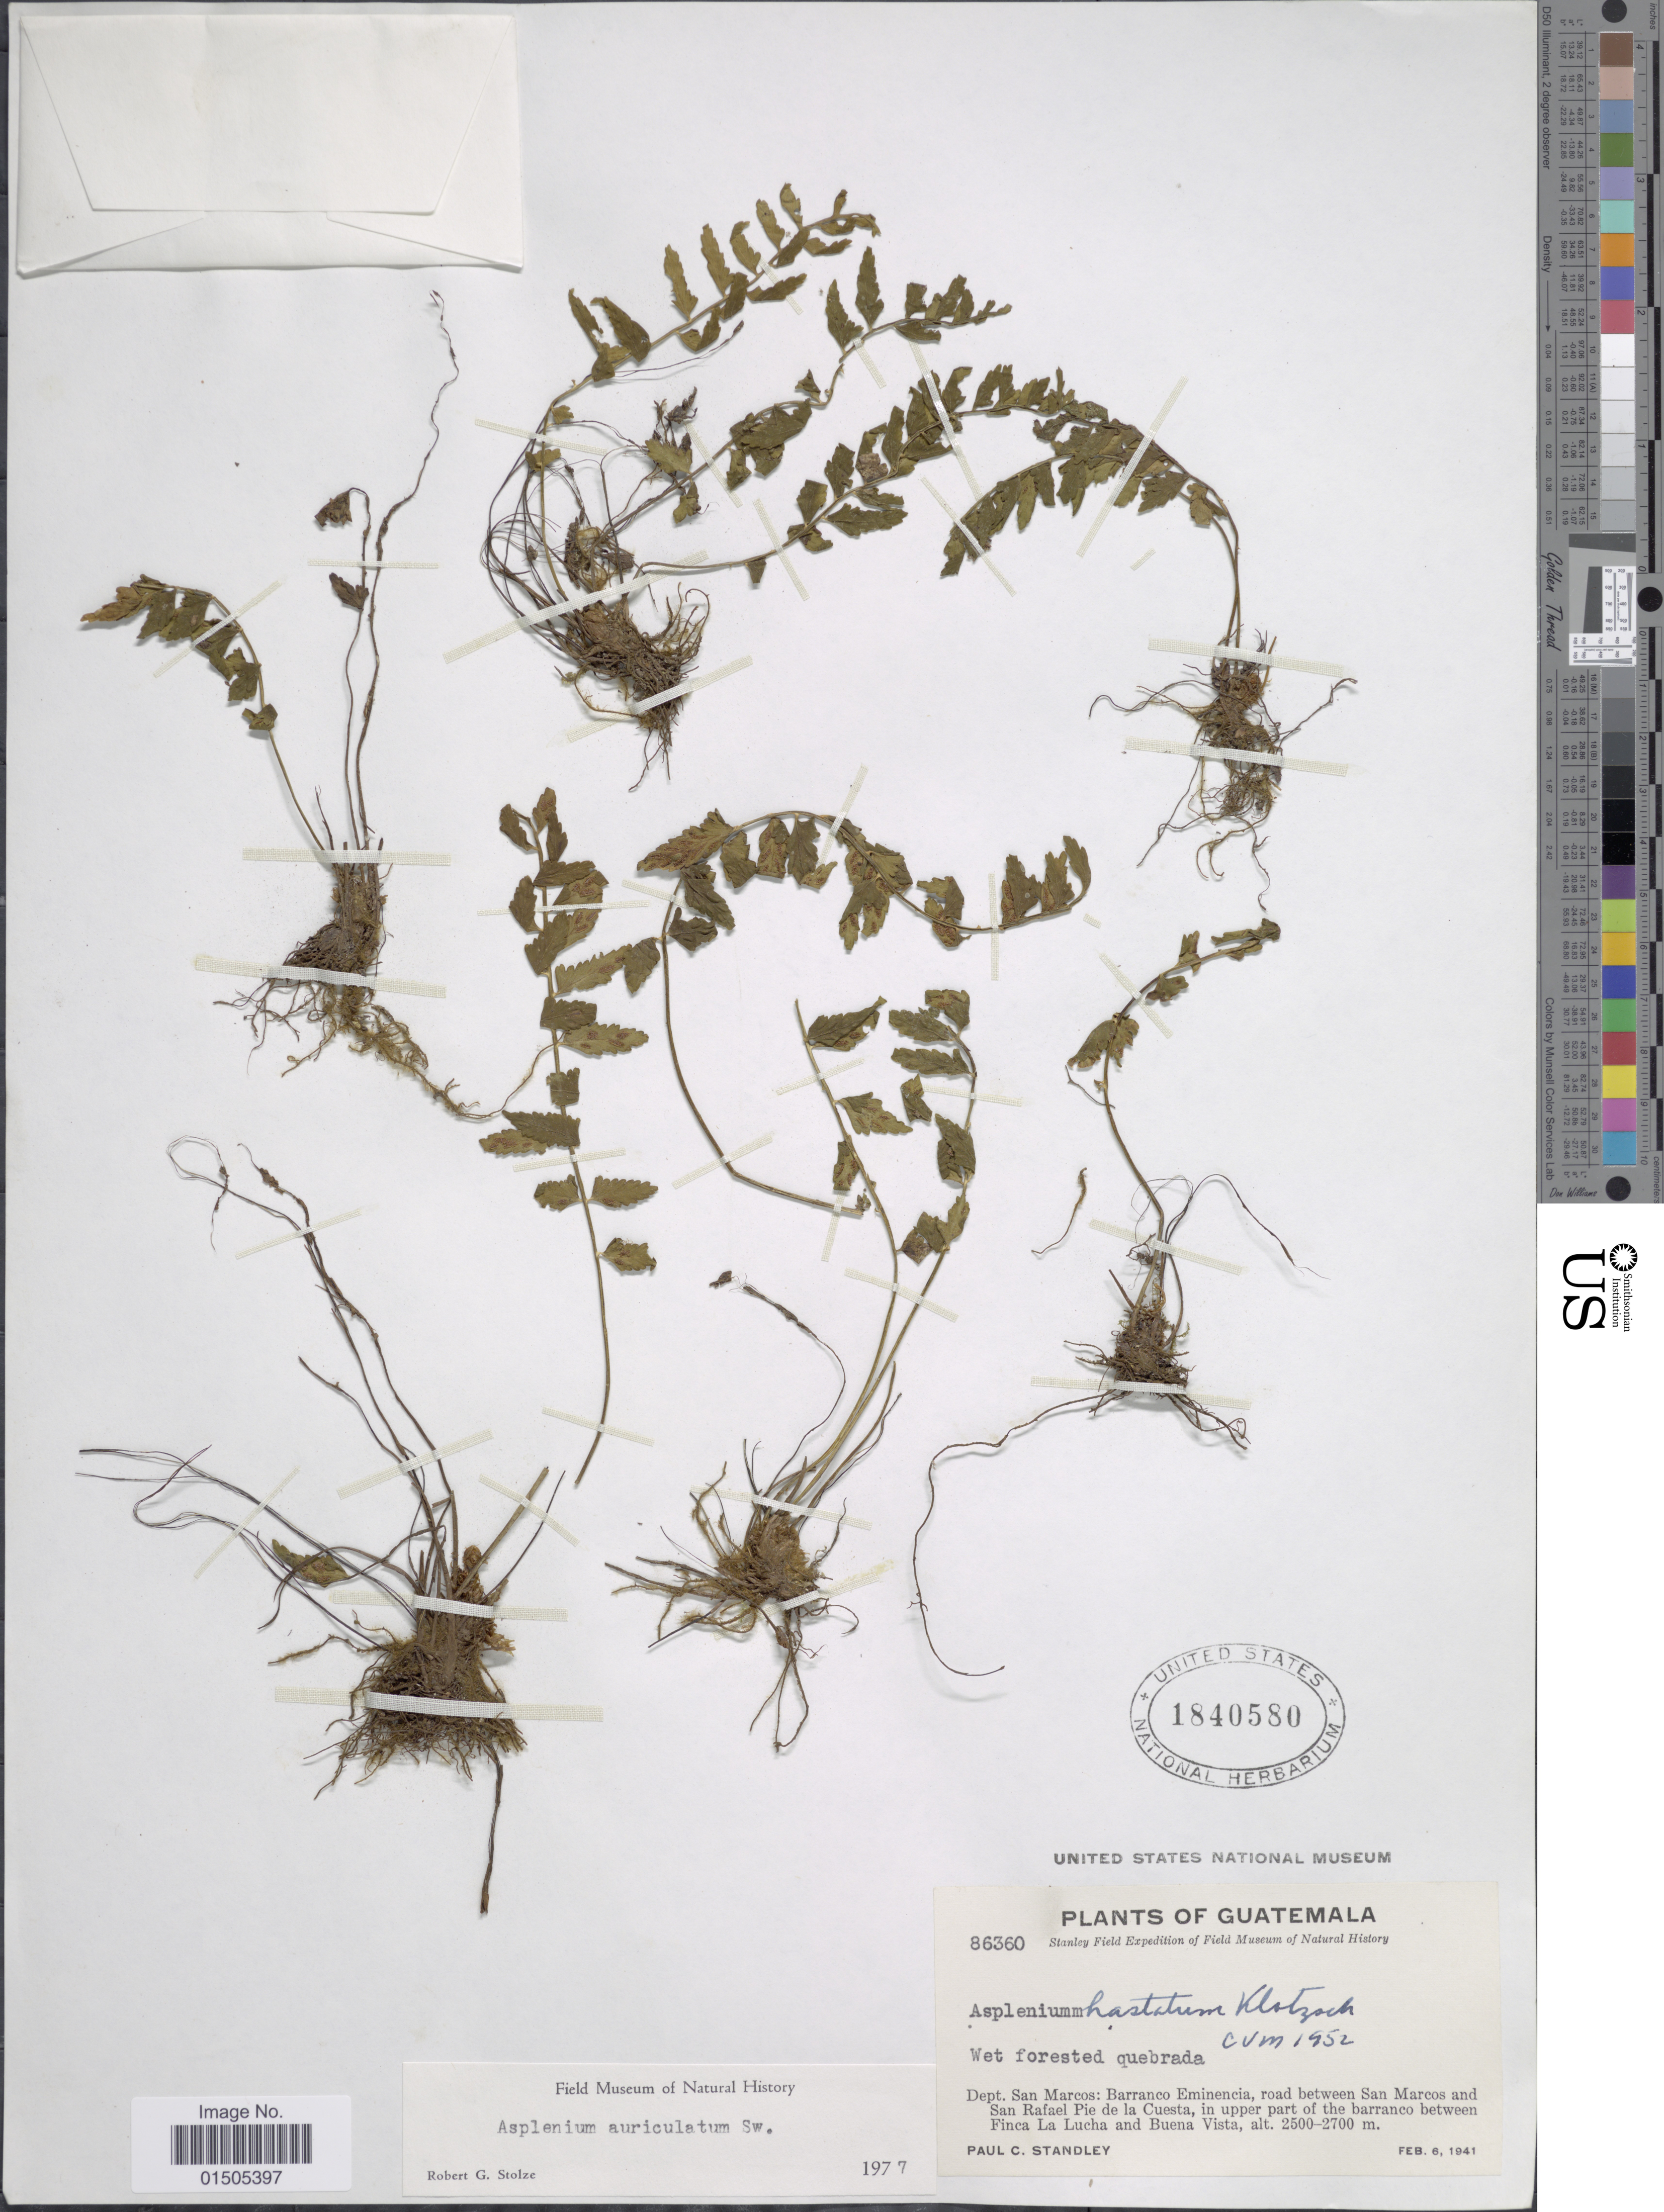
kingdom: Plantae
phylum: Tracheophyta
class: Polypodiopsida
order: Polypodiales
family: Aspleniaceae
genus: Asplenium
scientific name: Asplenium auriculatum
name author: Sw.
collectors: P. C. Standley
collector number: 86360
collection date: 1941-02-06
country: Guatemala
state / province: San Marcos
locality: Barranco Eminencia, road between San Marcos and San Rafael Pie de la Cuesta, in upper part of the barranco between Finca La Lucha and Buena Vista.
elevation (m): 2500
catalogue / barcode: US 1840580